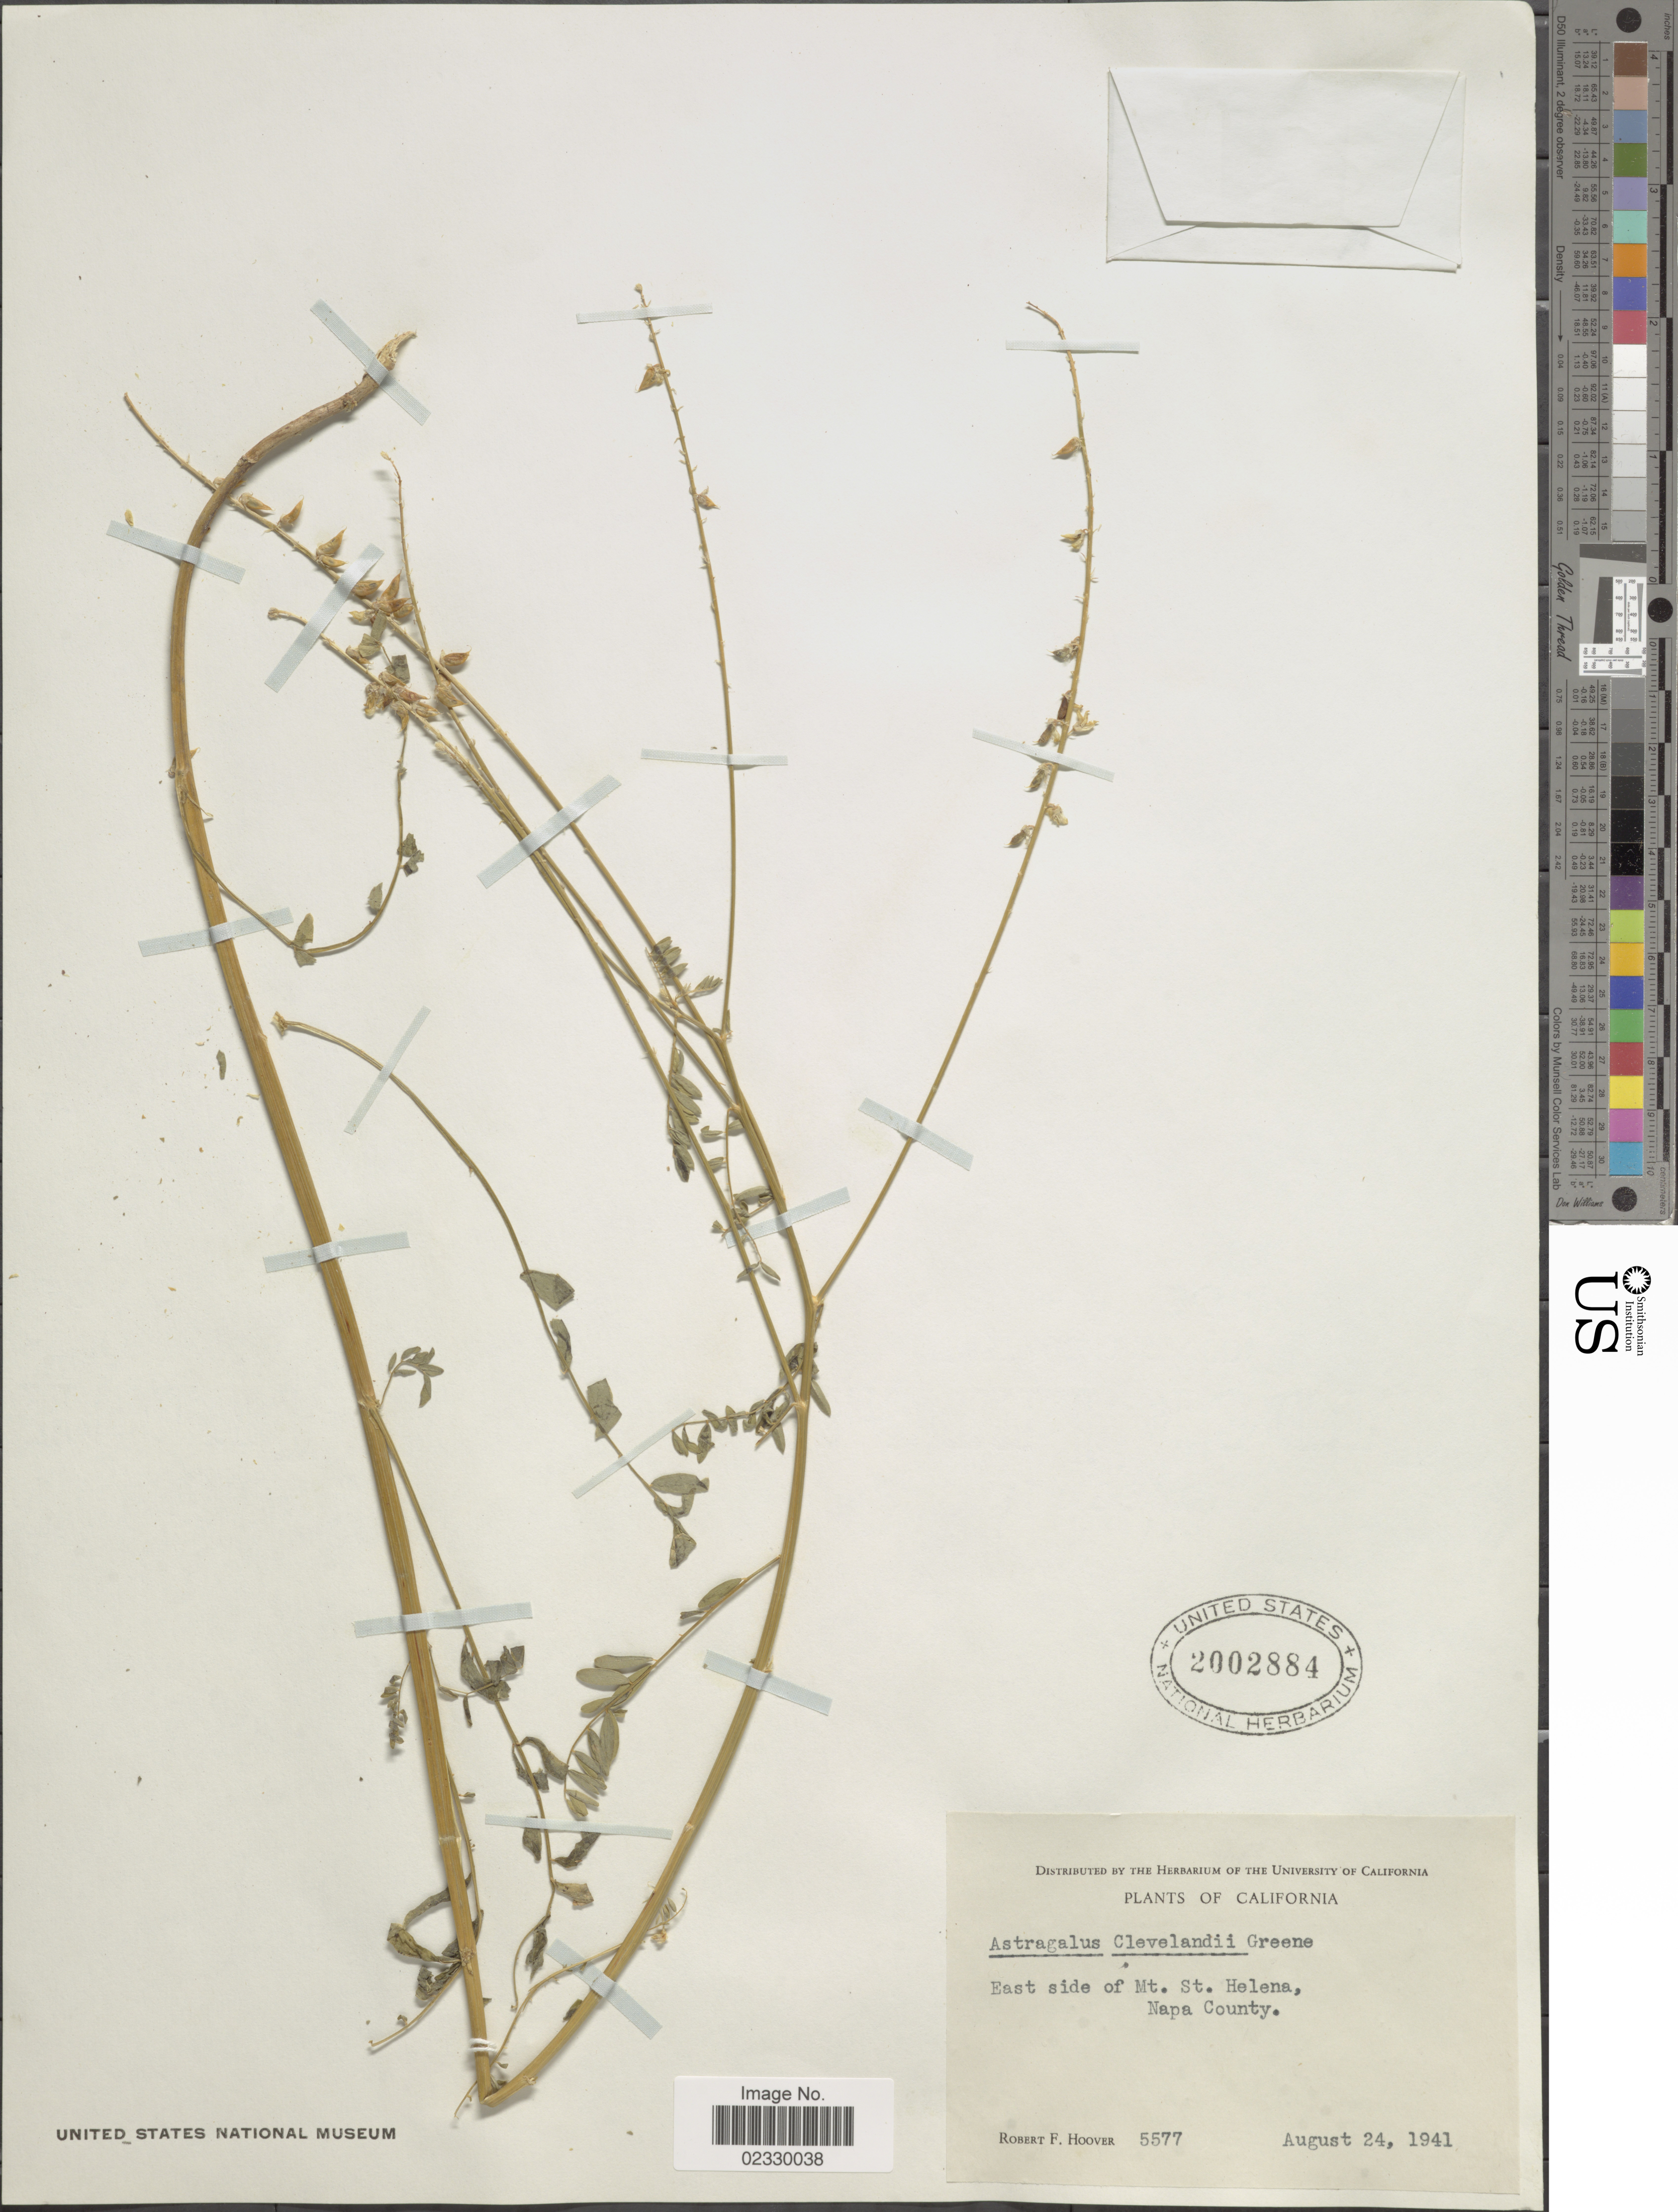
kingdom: Plantae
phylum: Tracheophyta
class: Magnoliopsida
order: Fabales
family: Fabaceae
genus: Astragalus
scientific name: Astragalus clevelandii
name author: Greene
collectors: R. F. Hoover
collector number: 5577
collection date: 1941-08-24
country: United States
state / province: California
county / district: Napa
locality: East side of Mt. St. Helena, Napa County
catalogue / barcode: US 2002884